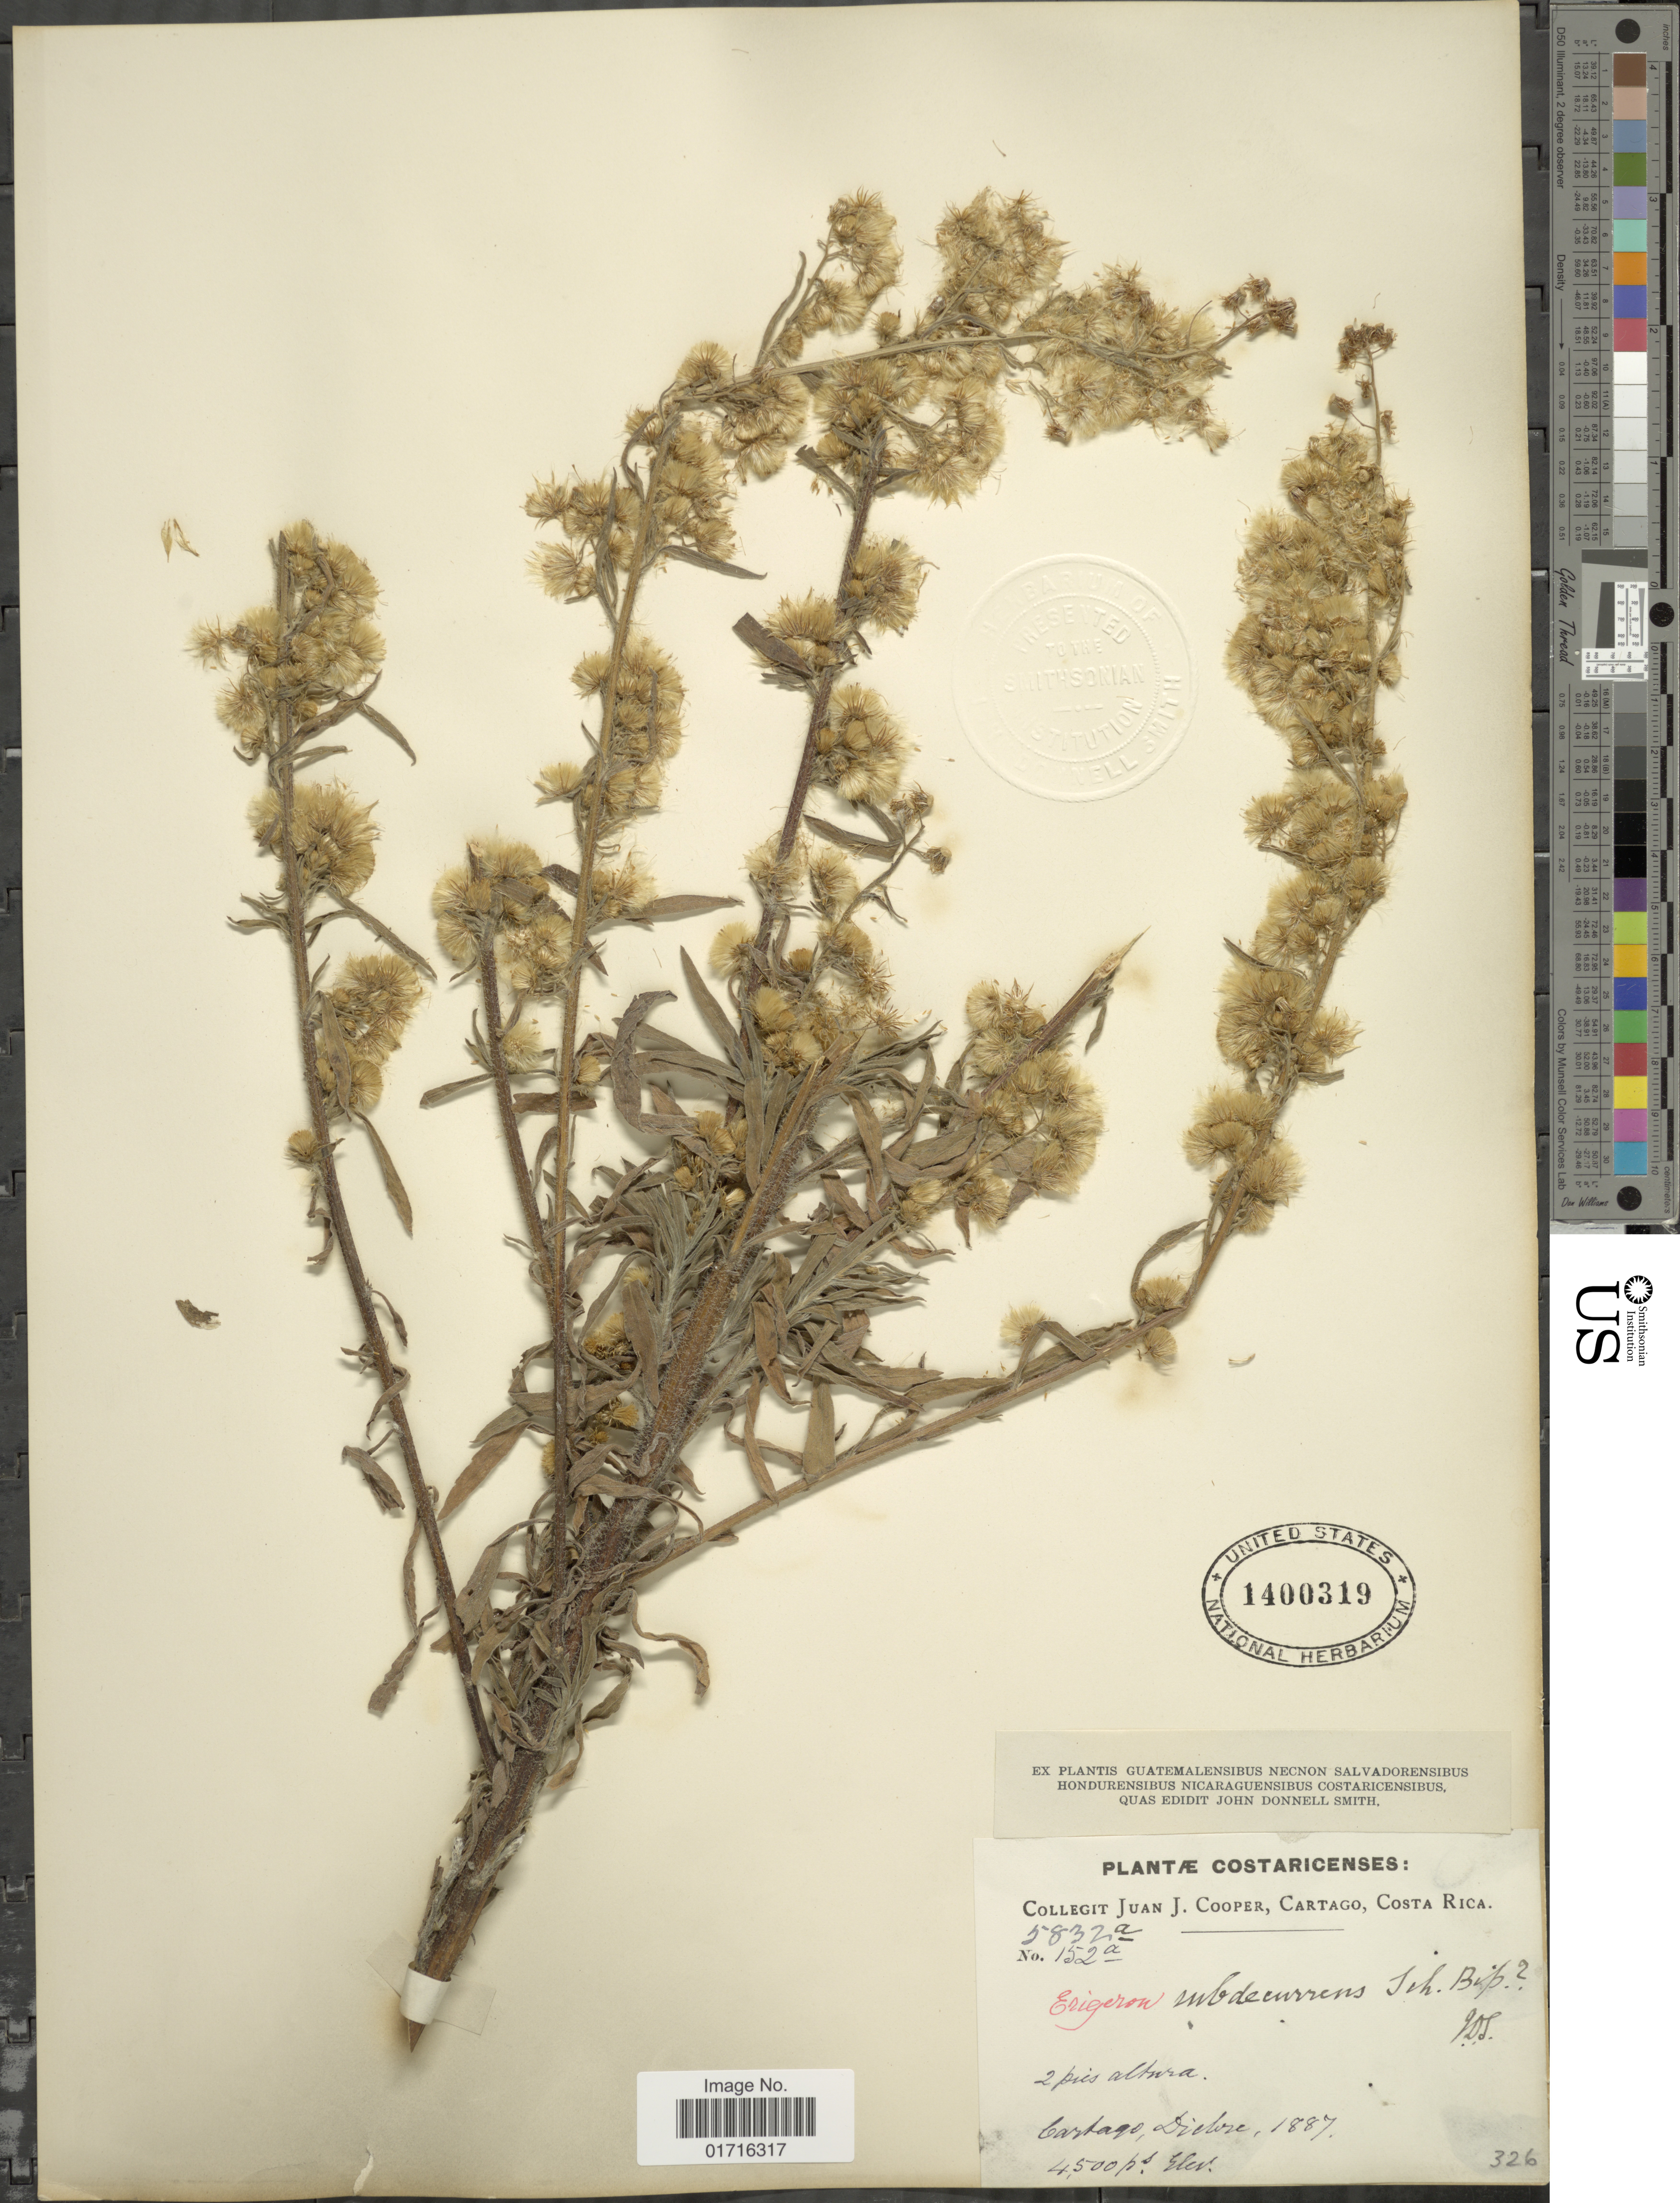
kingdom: Plantae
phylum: Tracheophyta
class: Magnoliopsida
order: Asterales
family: Asteraceae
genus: Conyza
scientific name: Conyza bonariensis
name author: (L.) Cronq.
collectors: J. J. Cooper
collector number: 5832a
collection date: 1887-12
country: Costa Rica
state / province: Cartago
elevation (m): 1372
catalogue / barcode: US 1400319